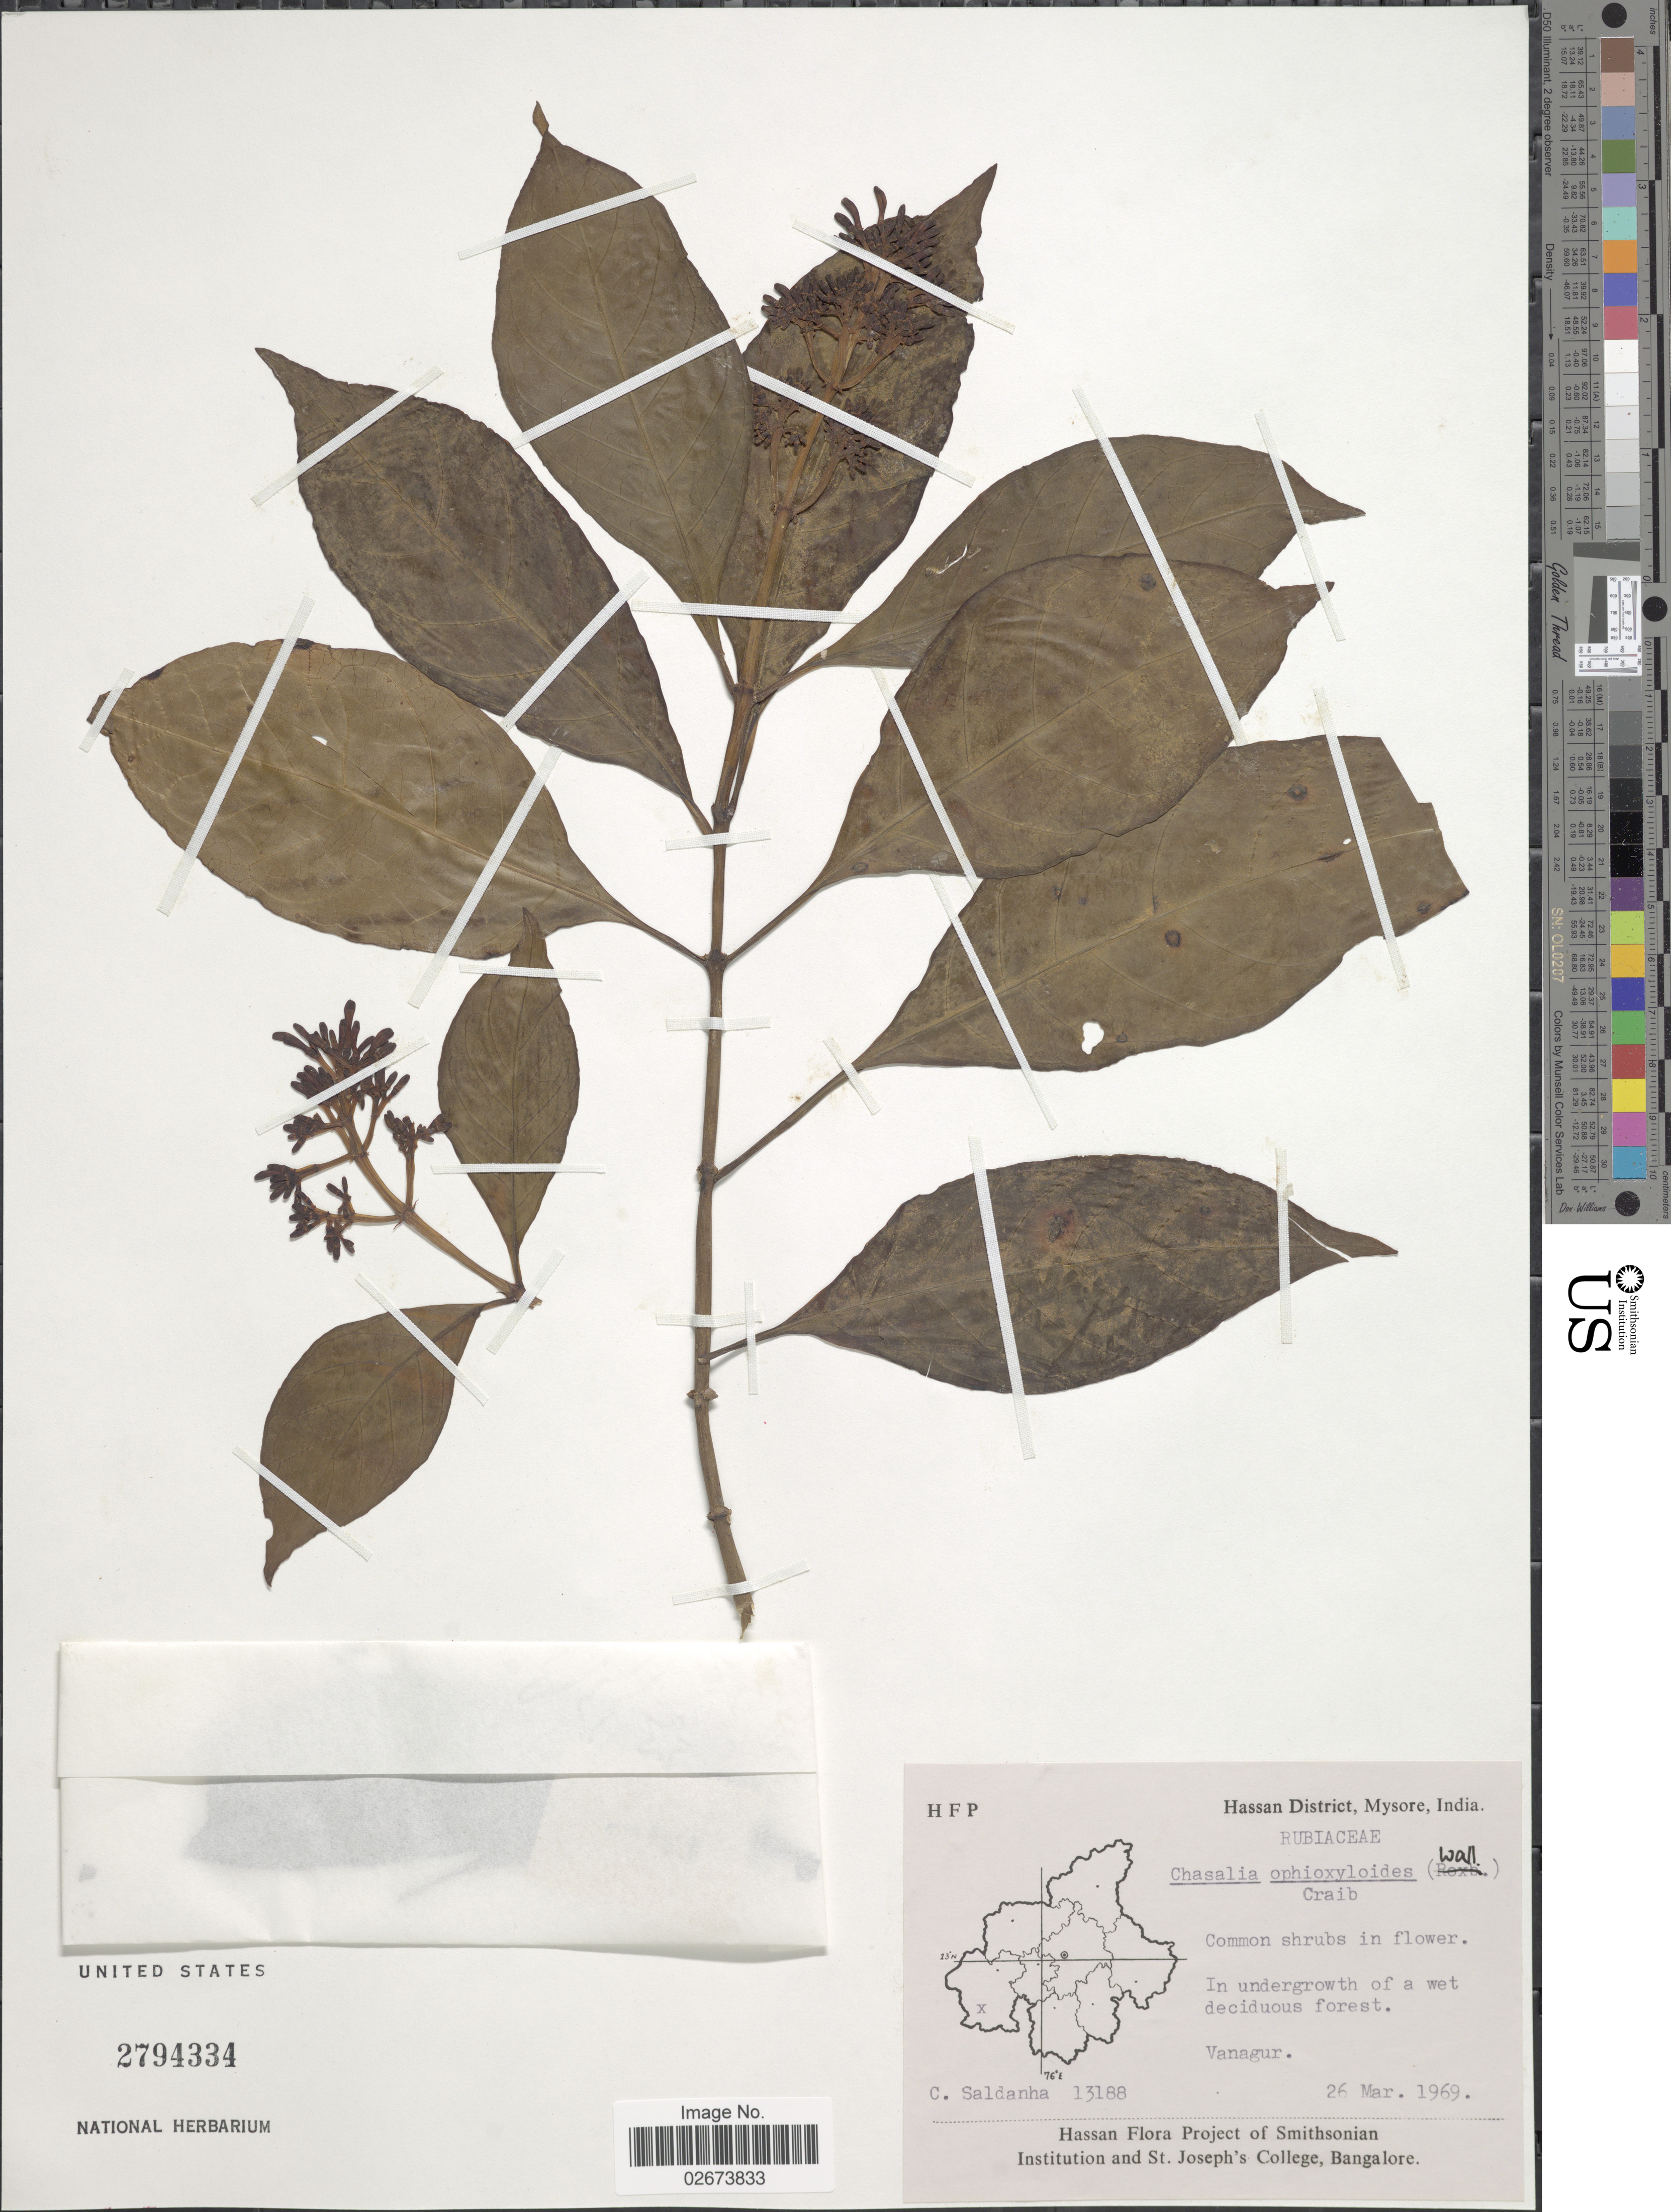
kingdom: Plantae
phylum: Tracheophyta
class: Magnoliopsida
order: Gentianales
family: Rubiaceae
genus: Chassalia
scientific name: Chassalia ophioxyloides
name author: (Wall.) Craib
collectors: C. Saldanha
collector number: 13188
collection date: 1969-03-26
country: India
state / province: Karnataka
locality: Hassan District, Mysore, Vanagur.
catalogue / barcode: US 2794334